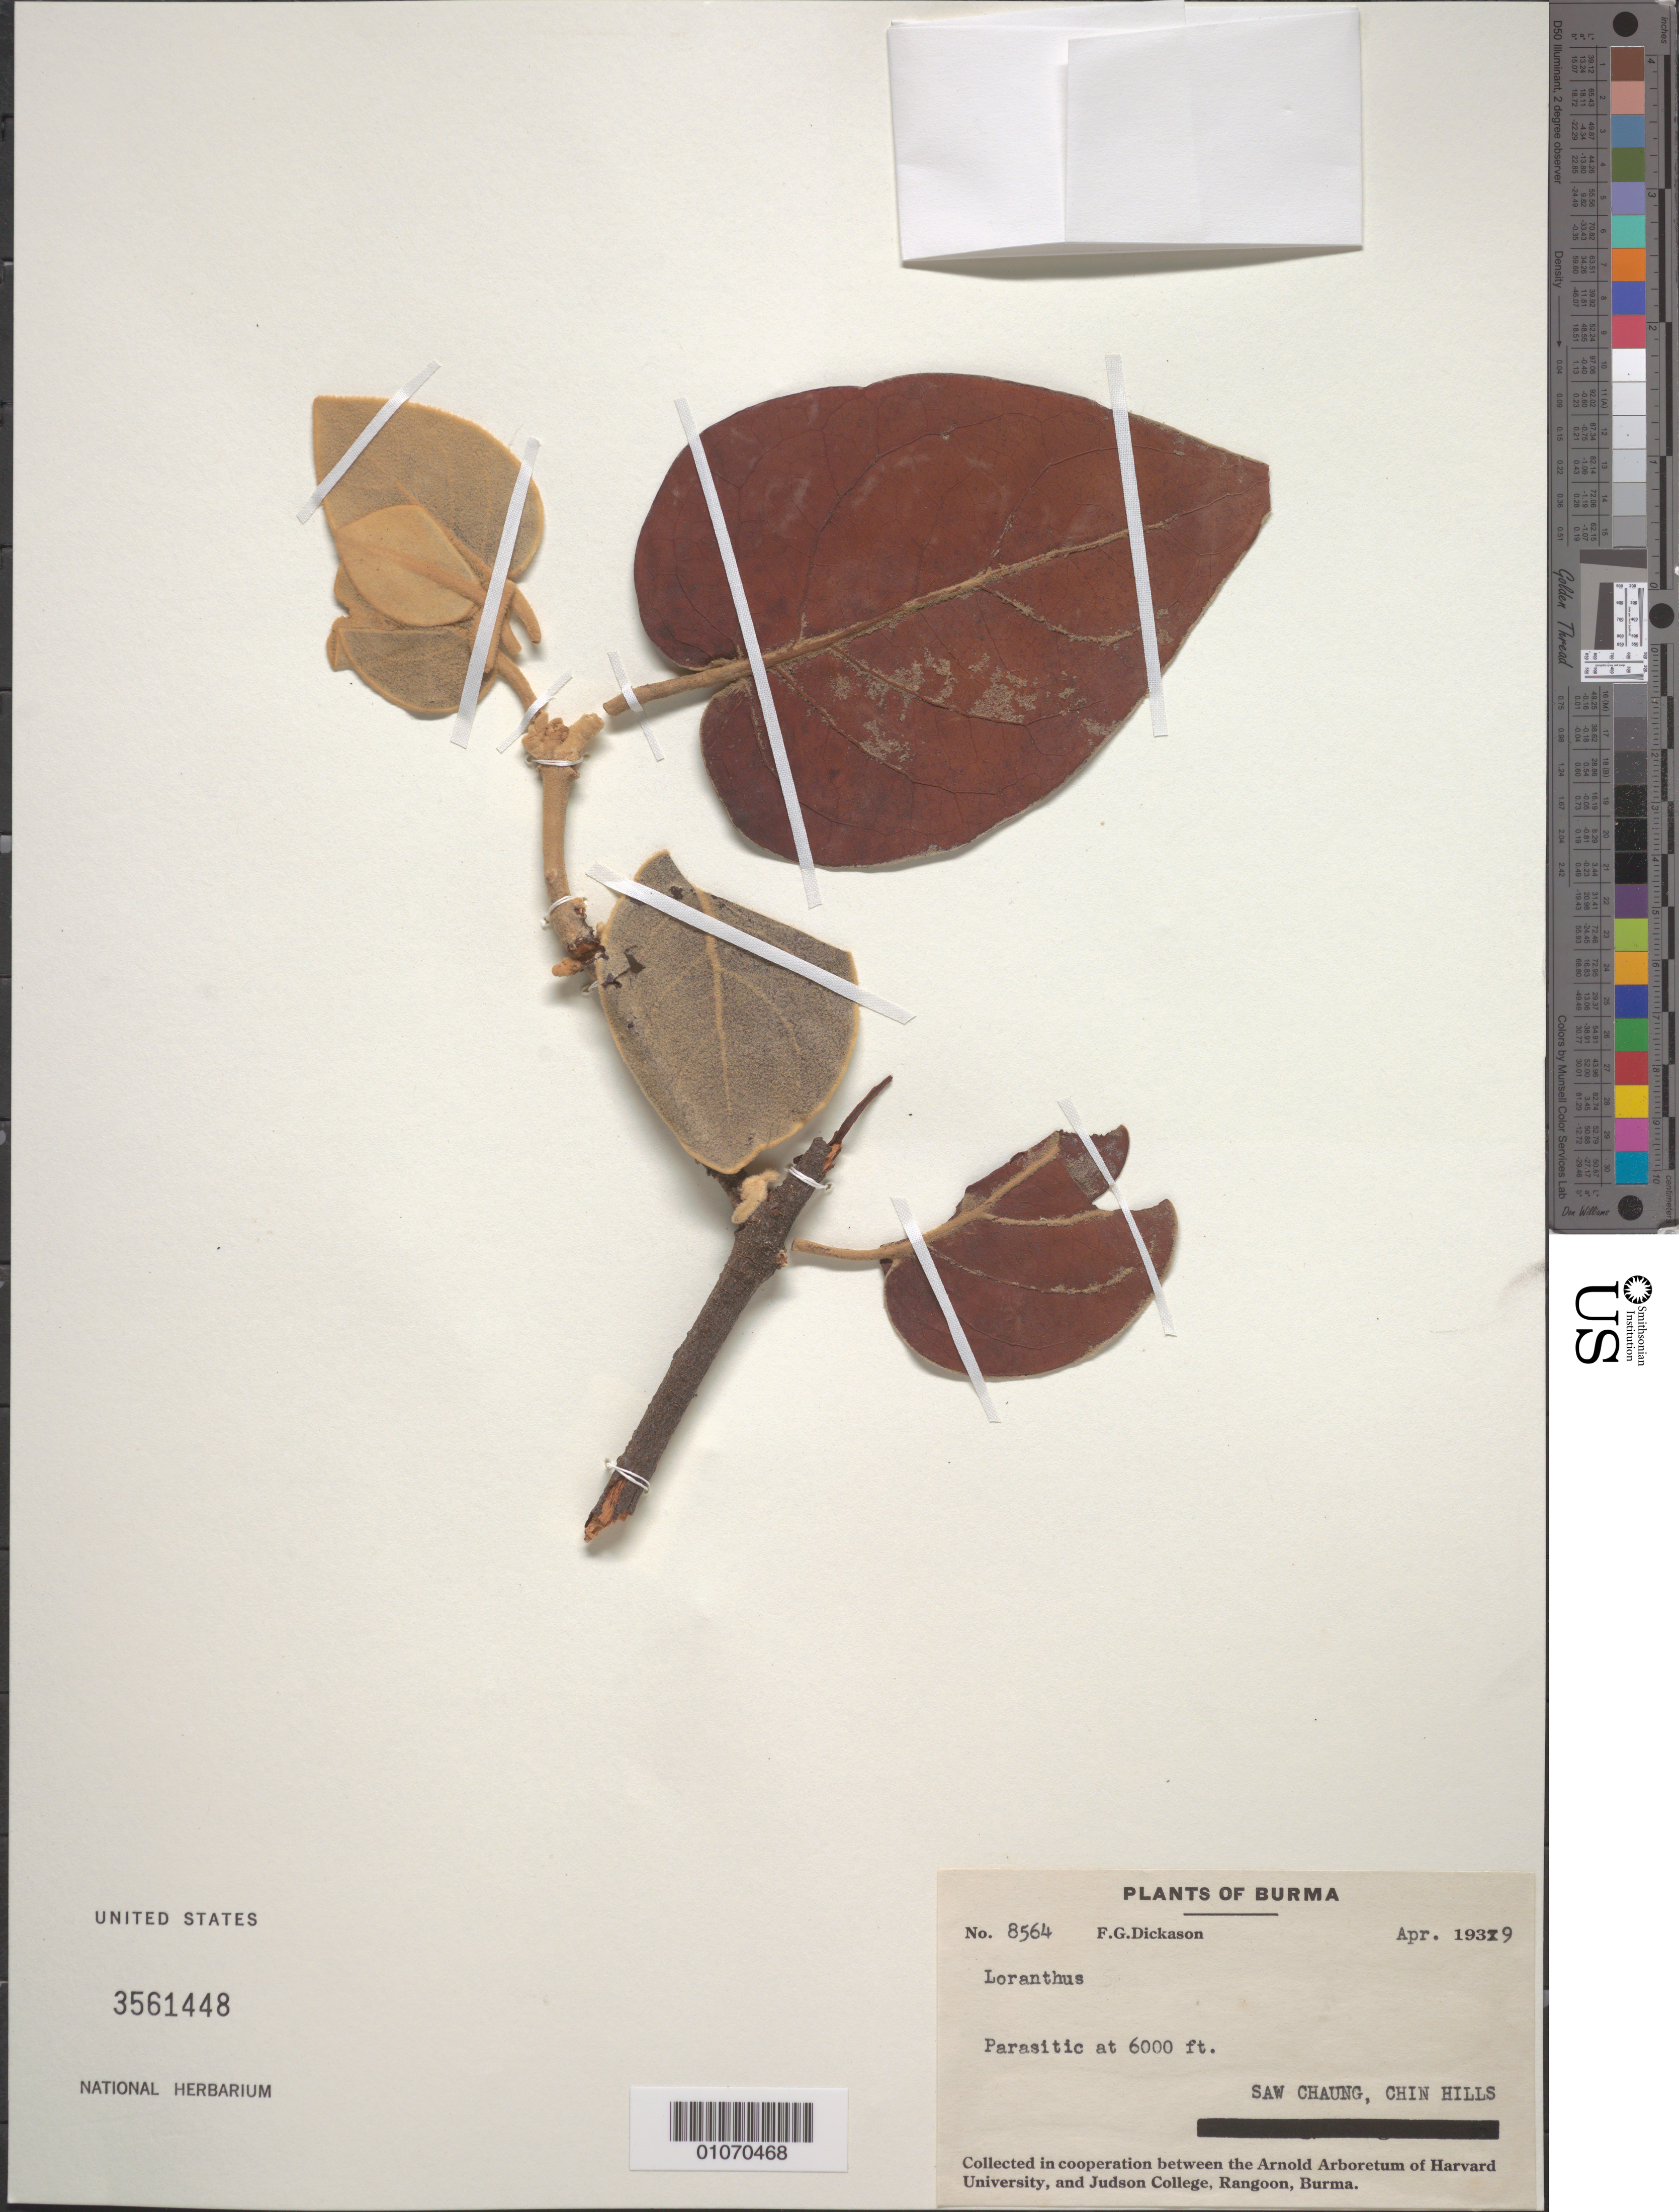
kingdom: Plantae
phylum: Tracheophyta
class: Magnoliopsida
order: Santalales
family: Loranthaceae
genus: Loranthus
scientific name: Loranthus sp.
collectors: F. Dickason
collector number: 8564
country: Myanmar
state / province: Chin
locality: Saw Chaung, Chin Hills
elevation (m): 1829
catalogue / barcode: US 3561448